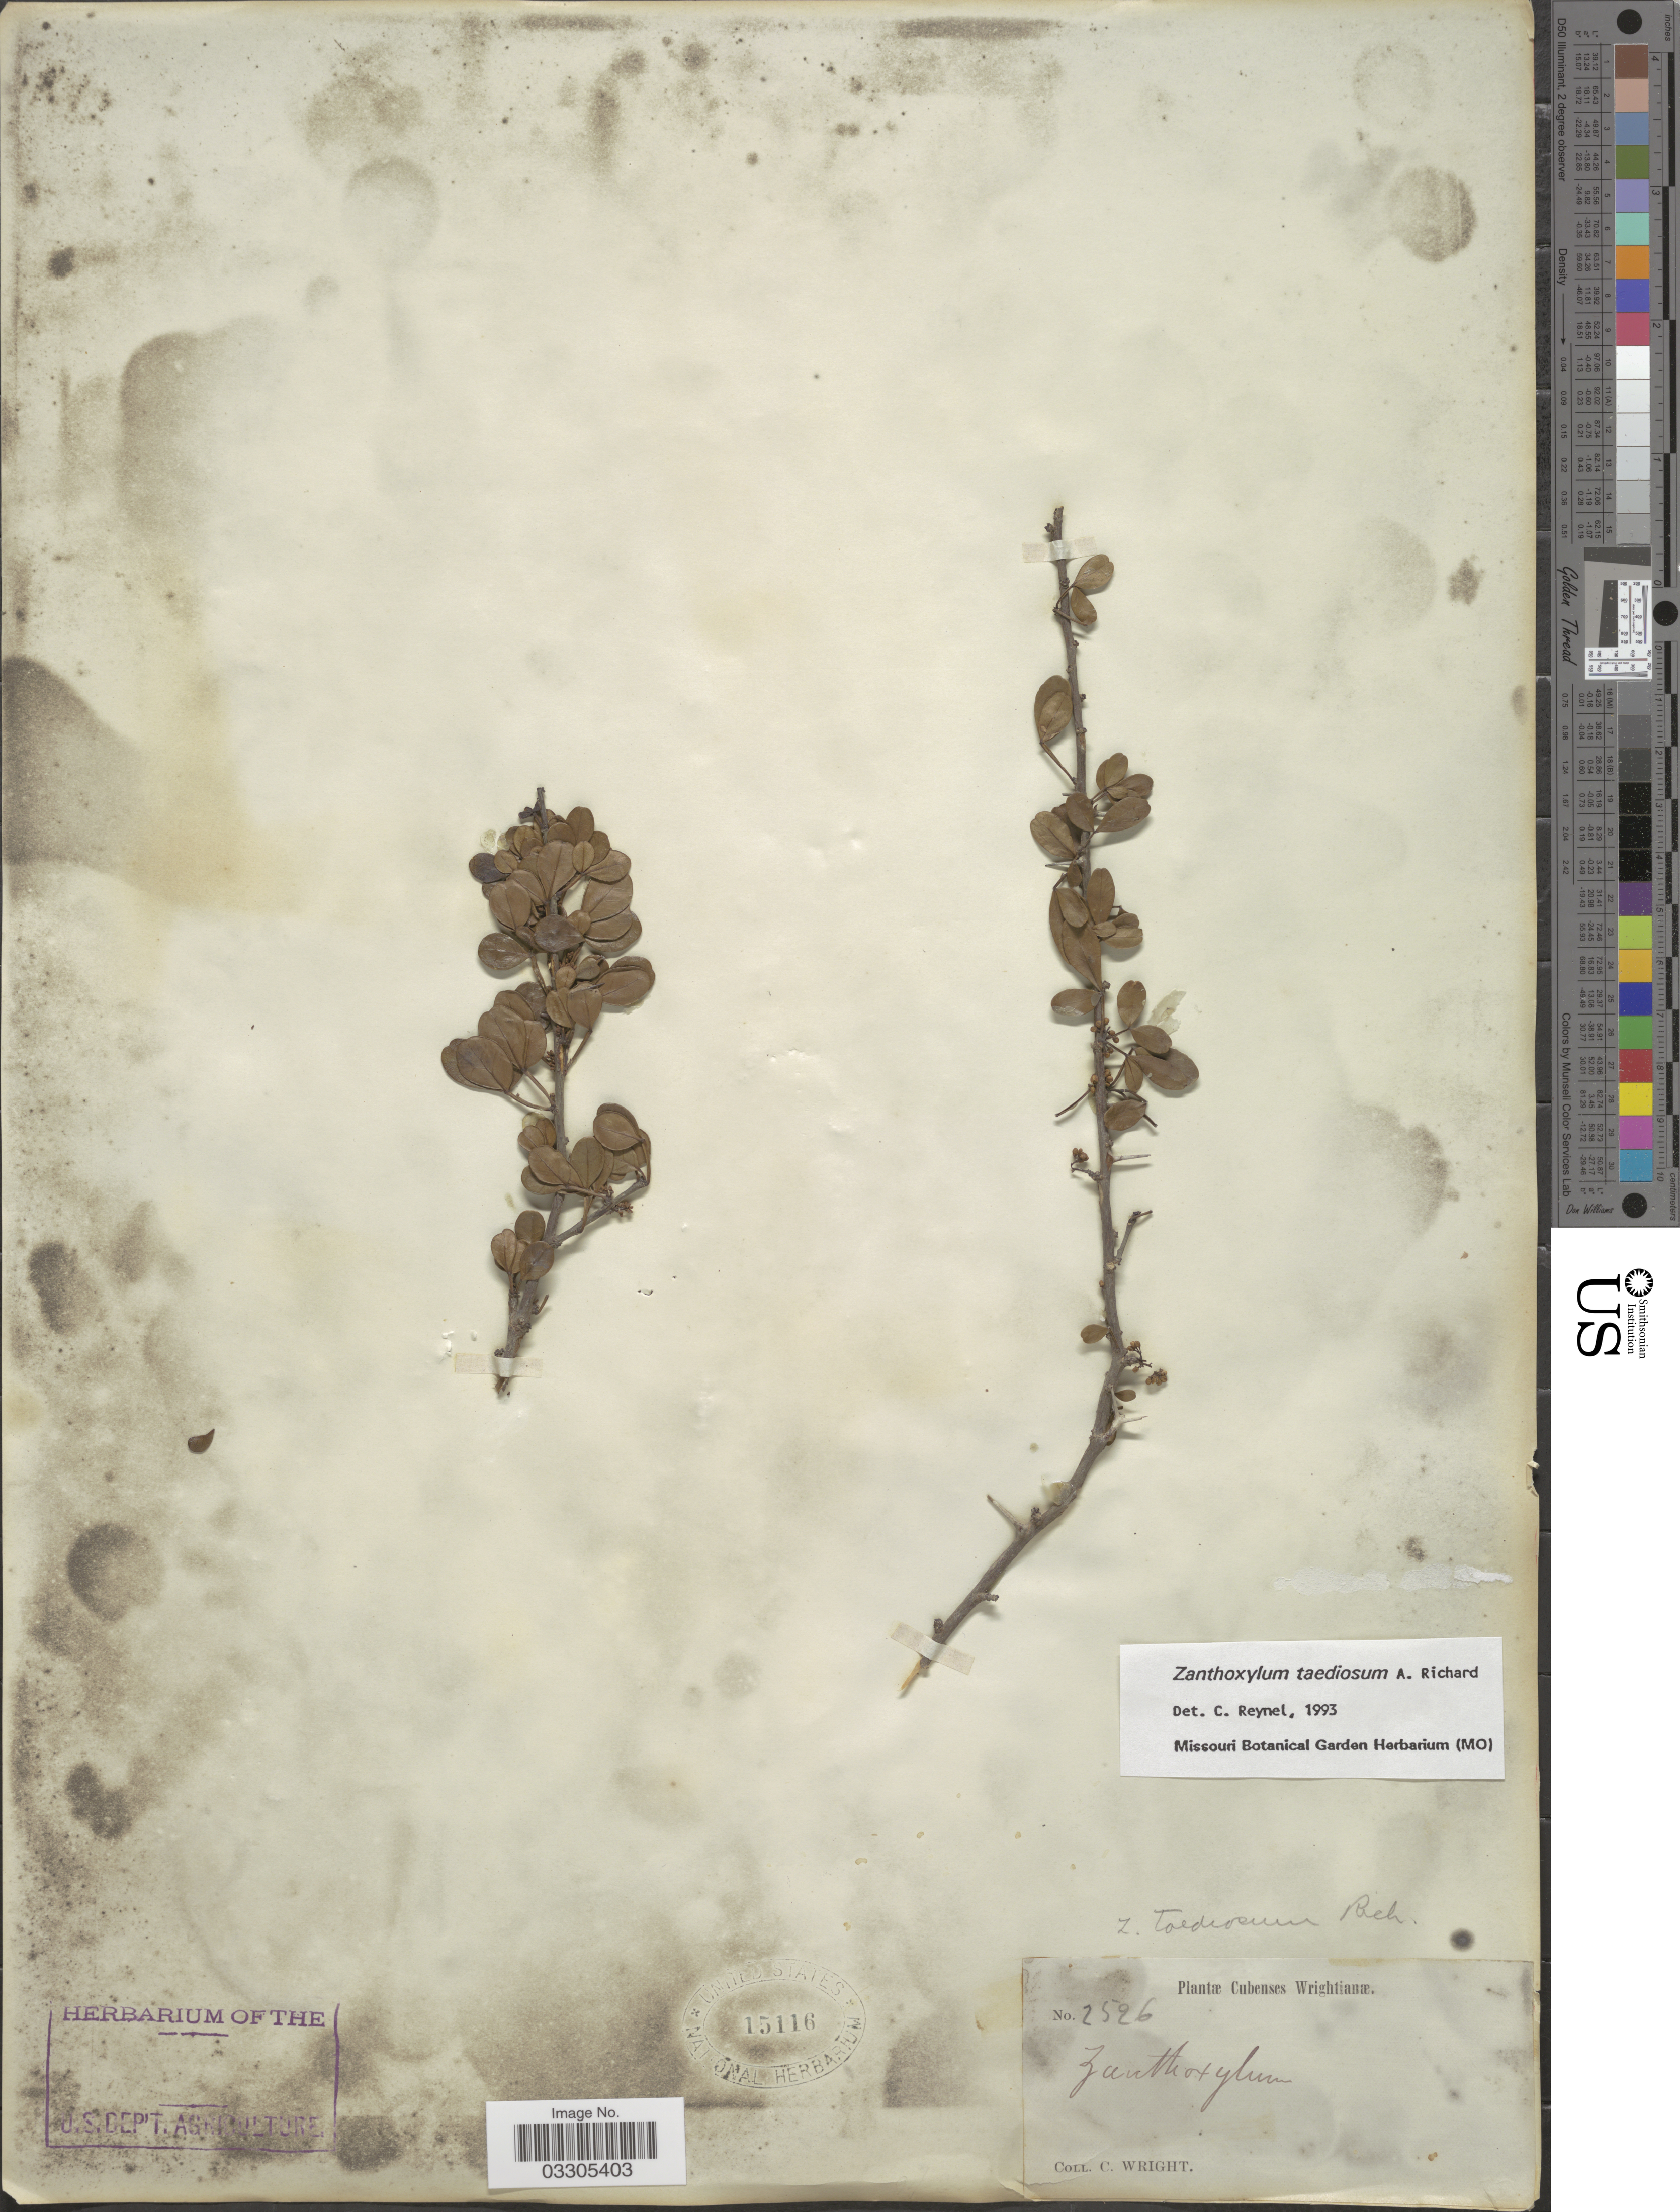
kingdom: Plantae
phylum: Tracheophyta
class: Magnoliopsida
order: Sapindales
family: Rutaceae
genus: Zanthoxylum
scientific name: Zanthoxylum taediosum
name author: A. Rich.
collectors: C. Wright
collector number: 2526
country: Cuba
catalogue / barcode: US 15116